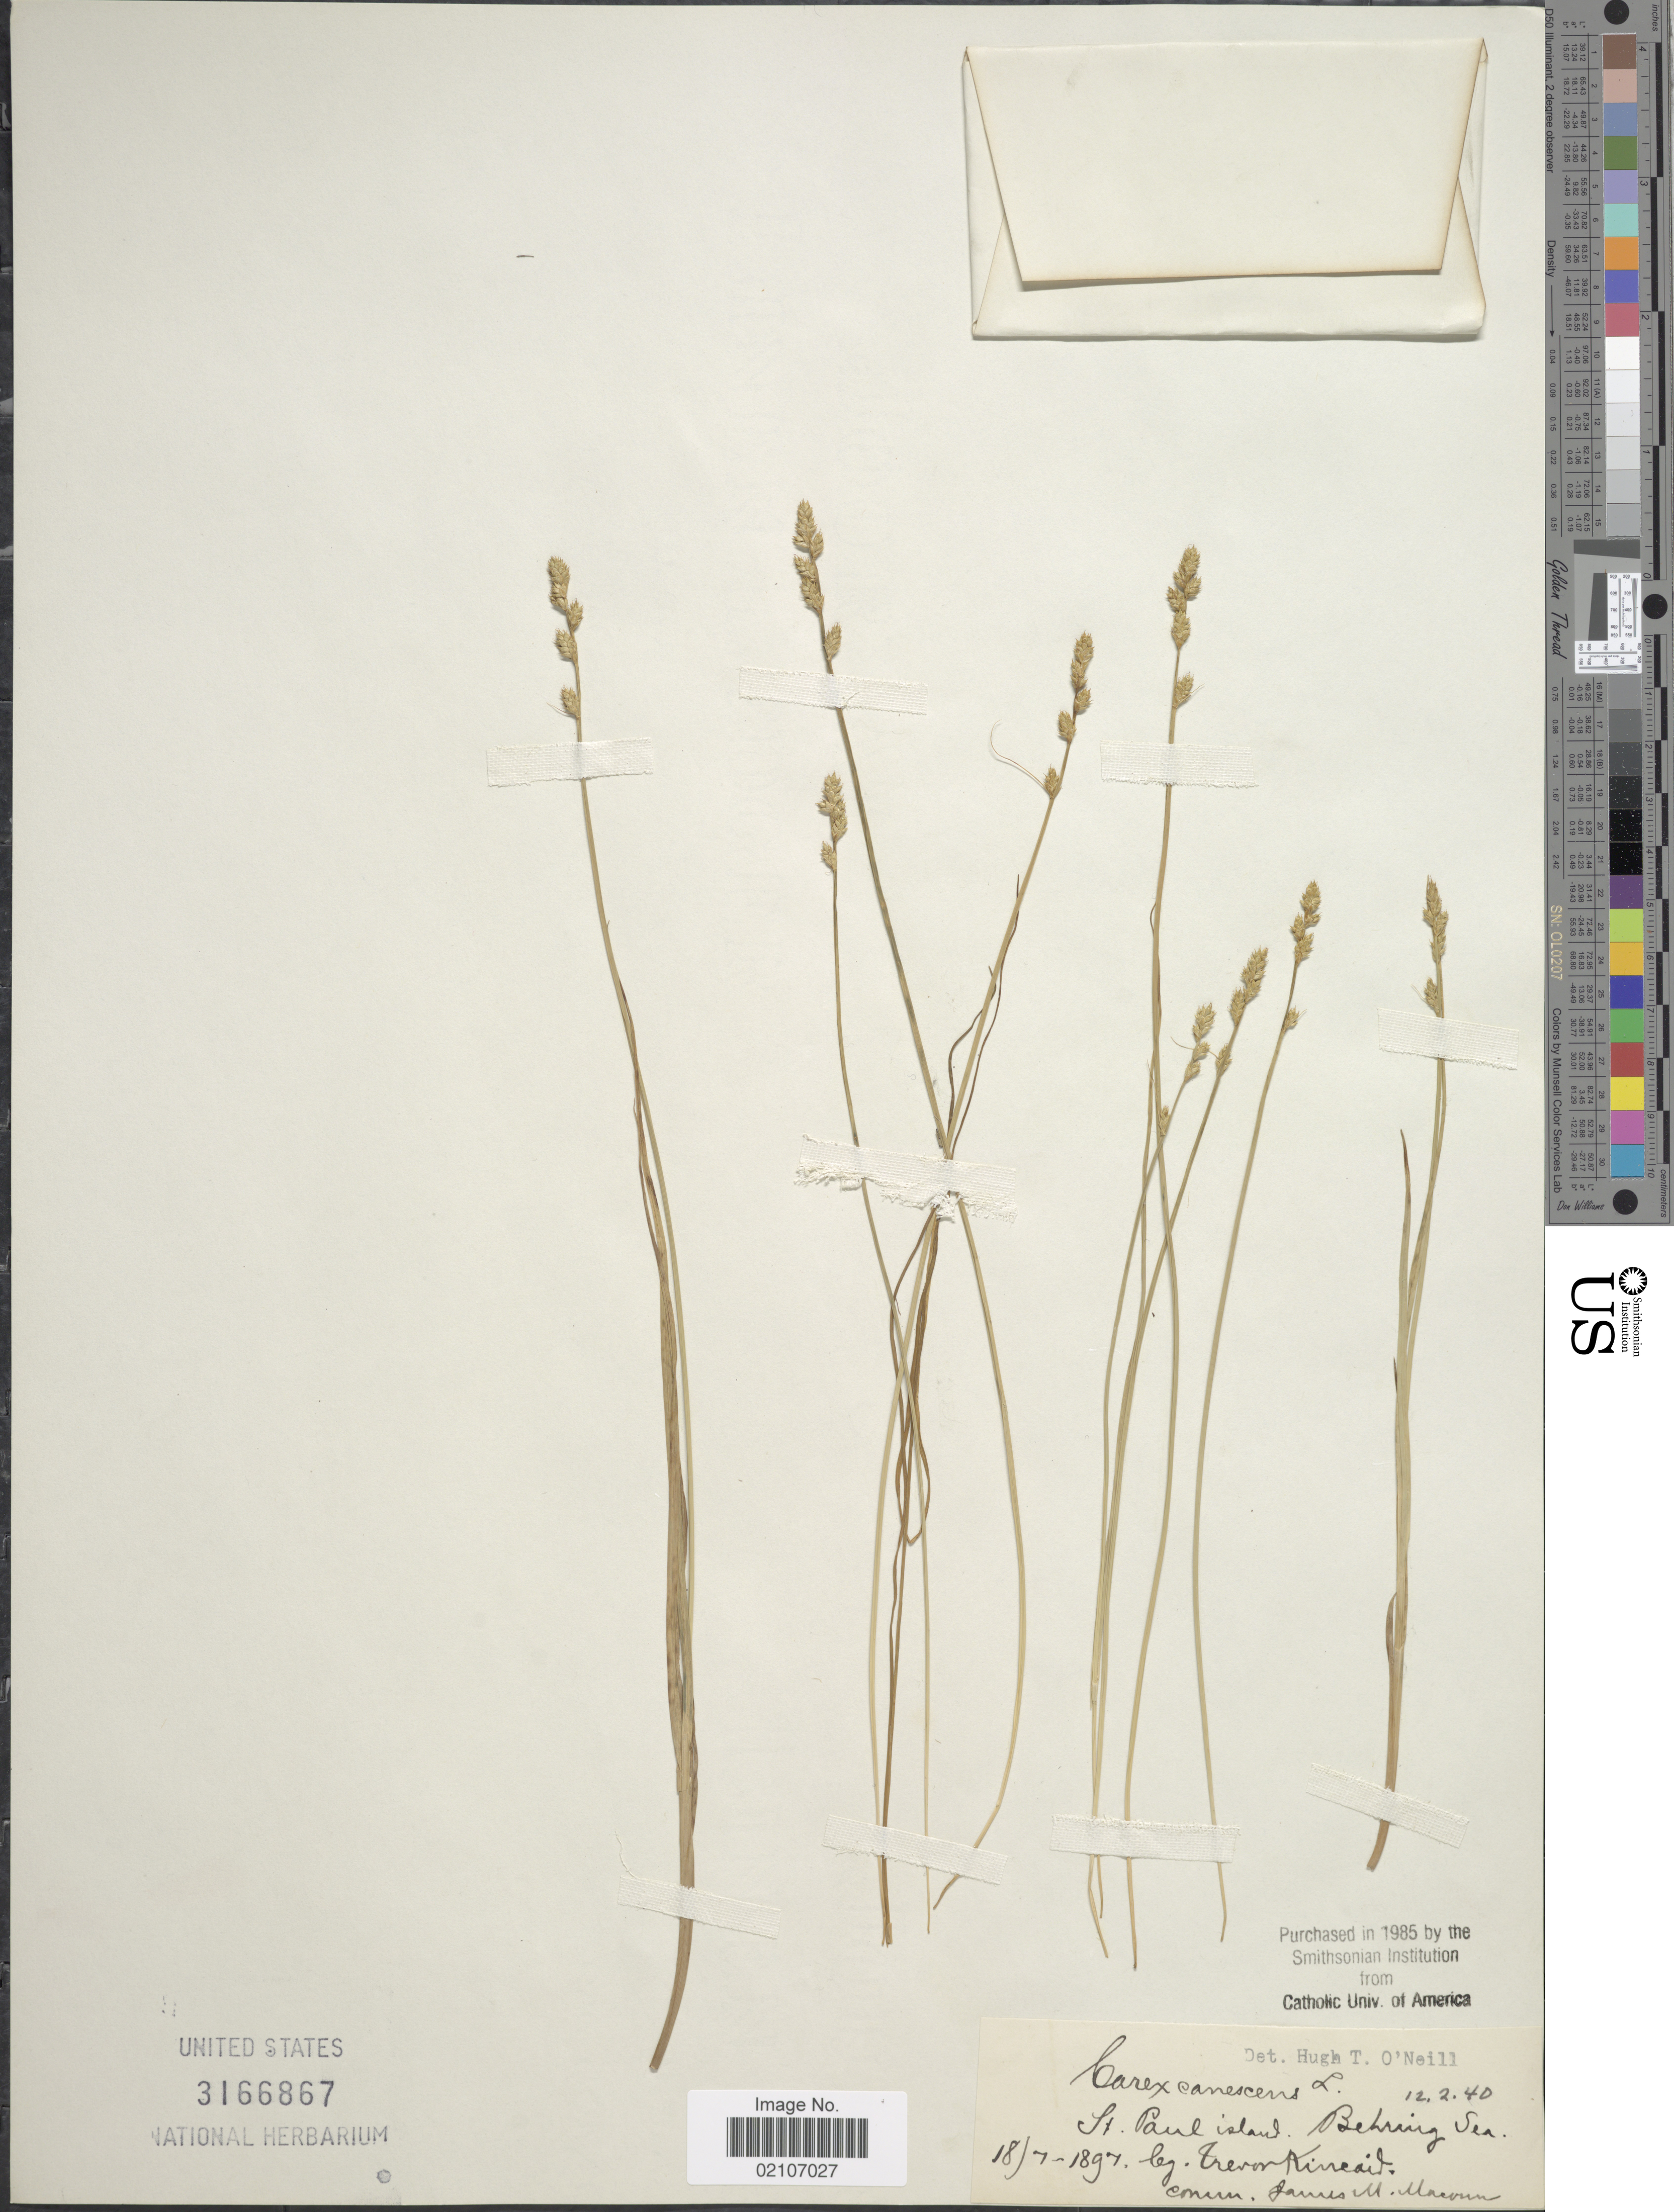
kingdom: Plantae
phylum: Tracheophyta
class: Liliopsida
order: Poales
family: Cyperaceae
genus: Carex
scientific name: Carex canescens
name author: L.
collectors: T. C. Kincaid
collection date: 1897-07-18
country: United States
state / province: Alaska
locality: St. Paul island, Bering Sea.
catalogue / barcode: US 3166867